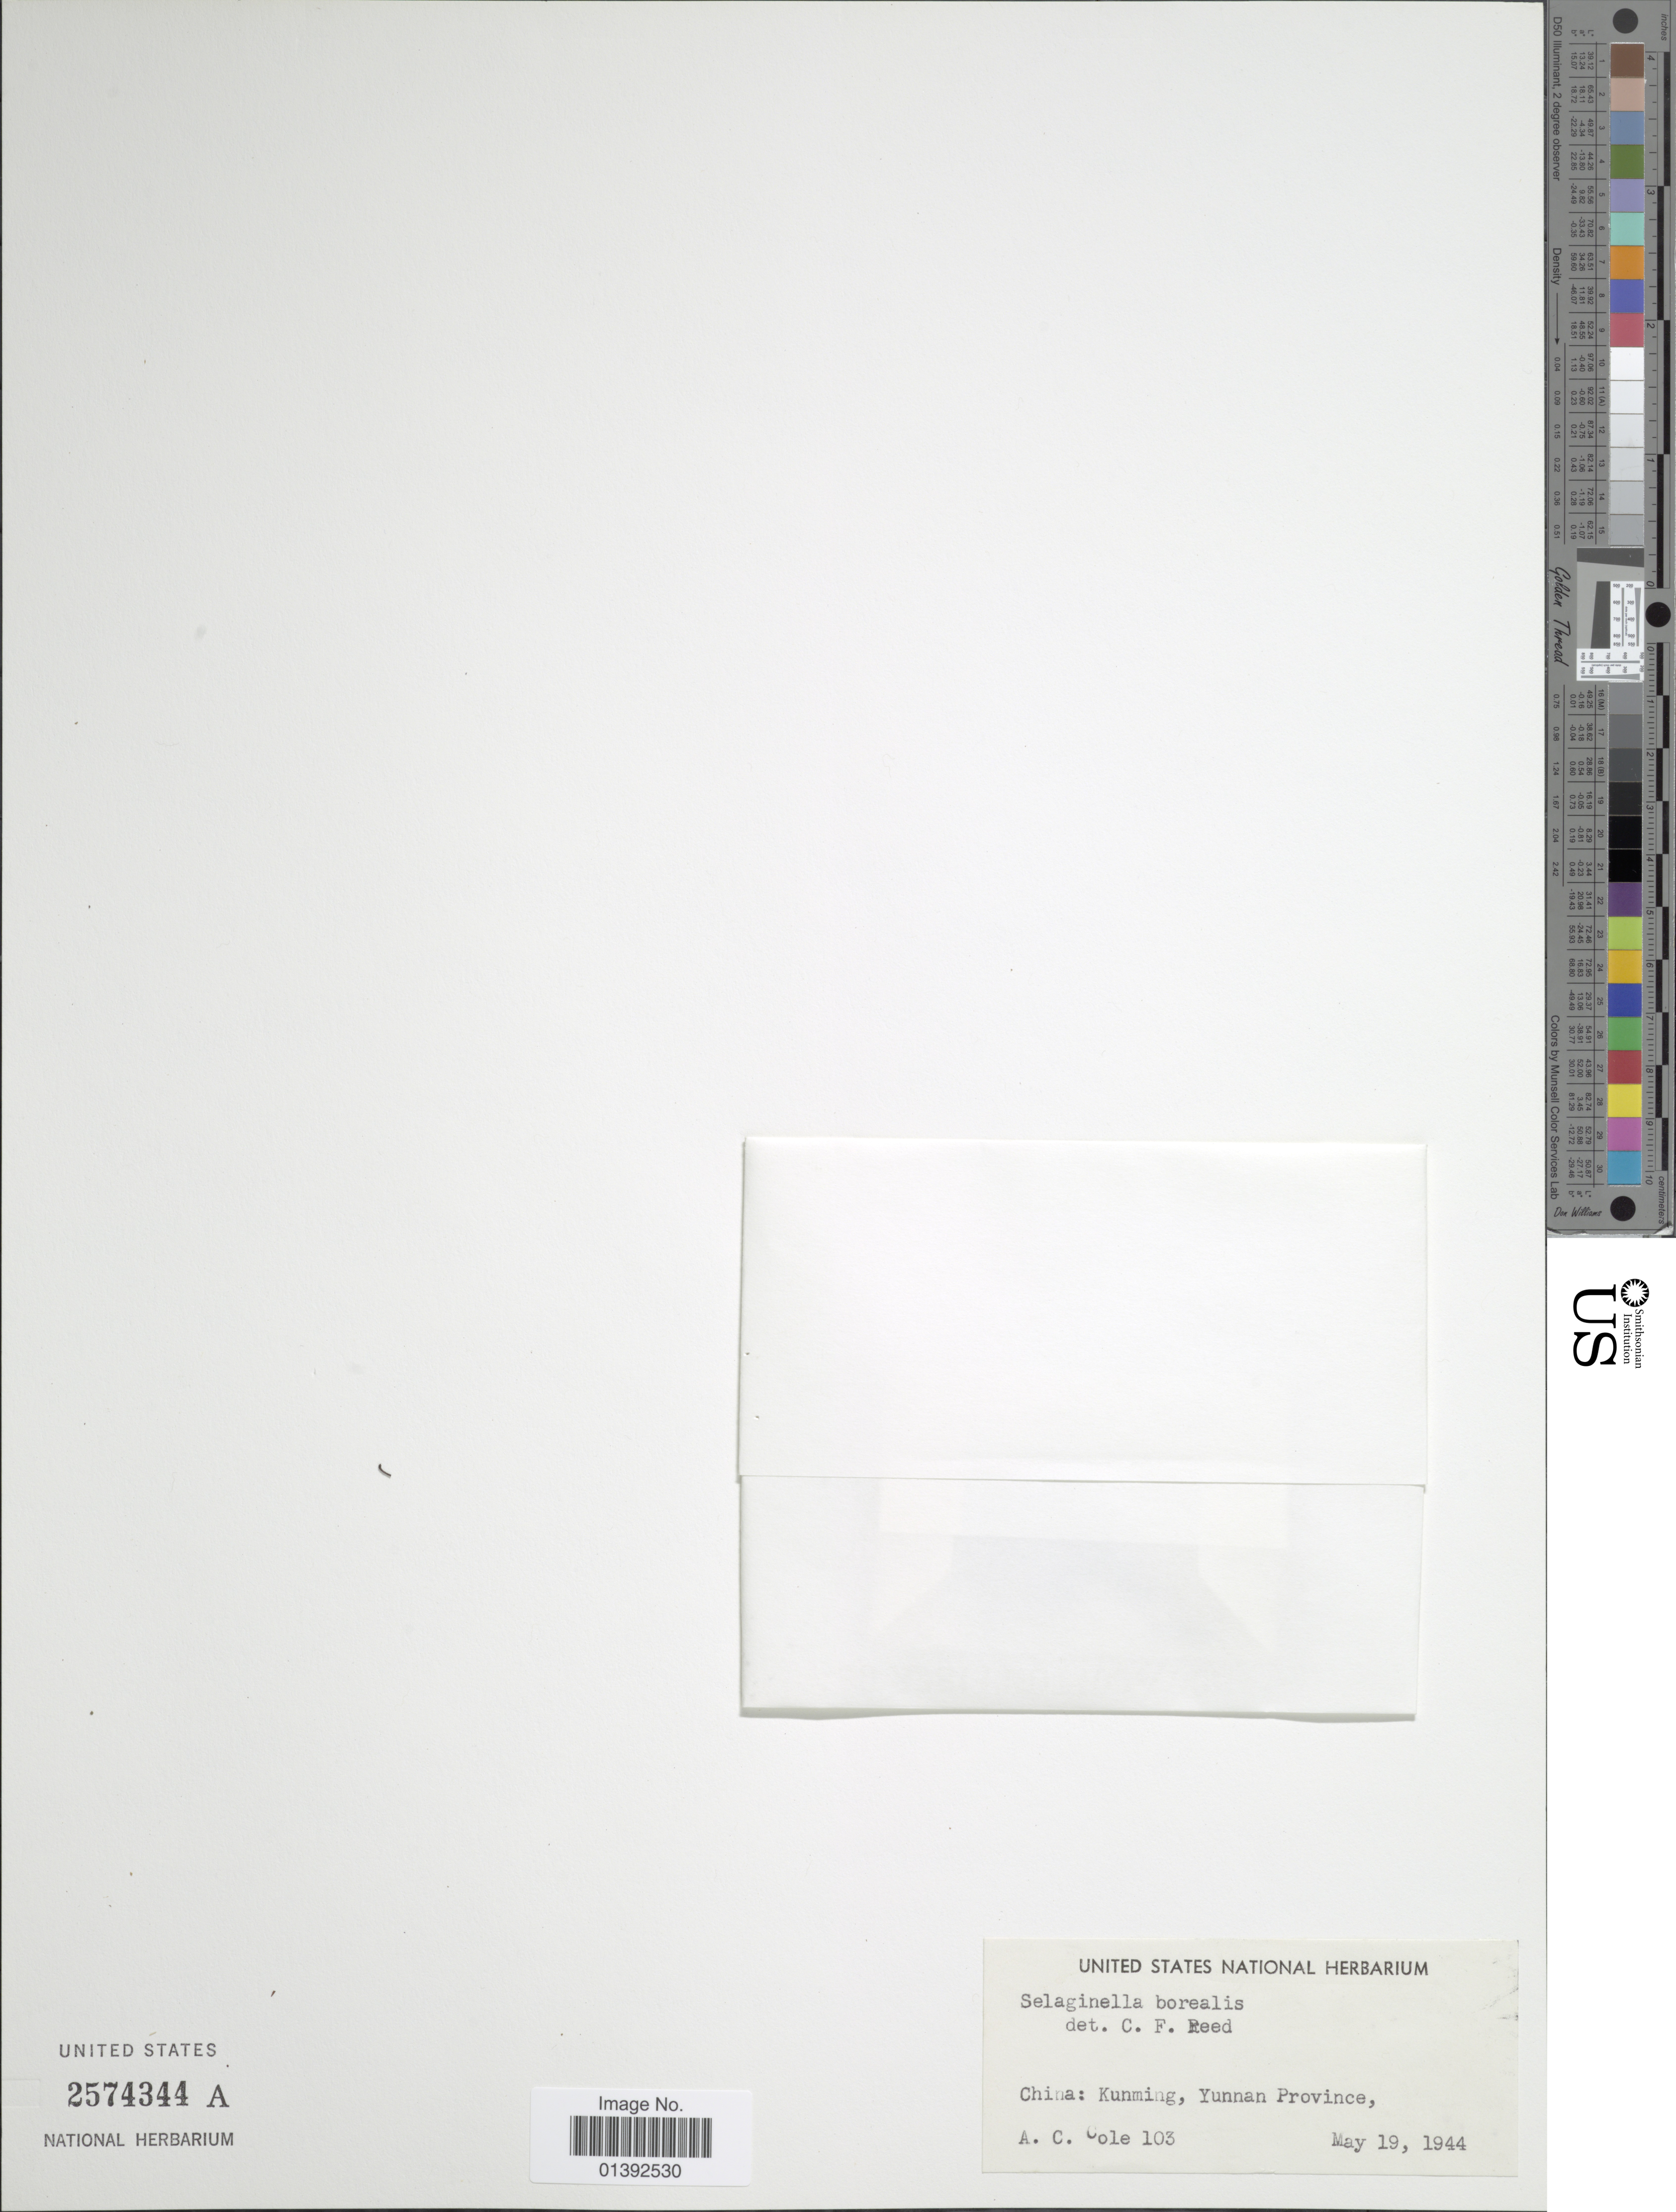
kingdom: Plantae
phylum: Tracheophyta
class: Lycopodiopsida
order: Selaginellales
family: Selaginellaceae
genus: Selaginella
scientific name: Selaginella borealis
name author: (Kaulf.) Spring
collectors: A. Cole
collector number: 103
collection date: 1944-05-19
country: China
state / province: Yunnan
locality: Kunming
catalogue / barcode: US 2574344A